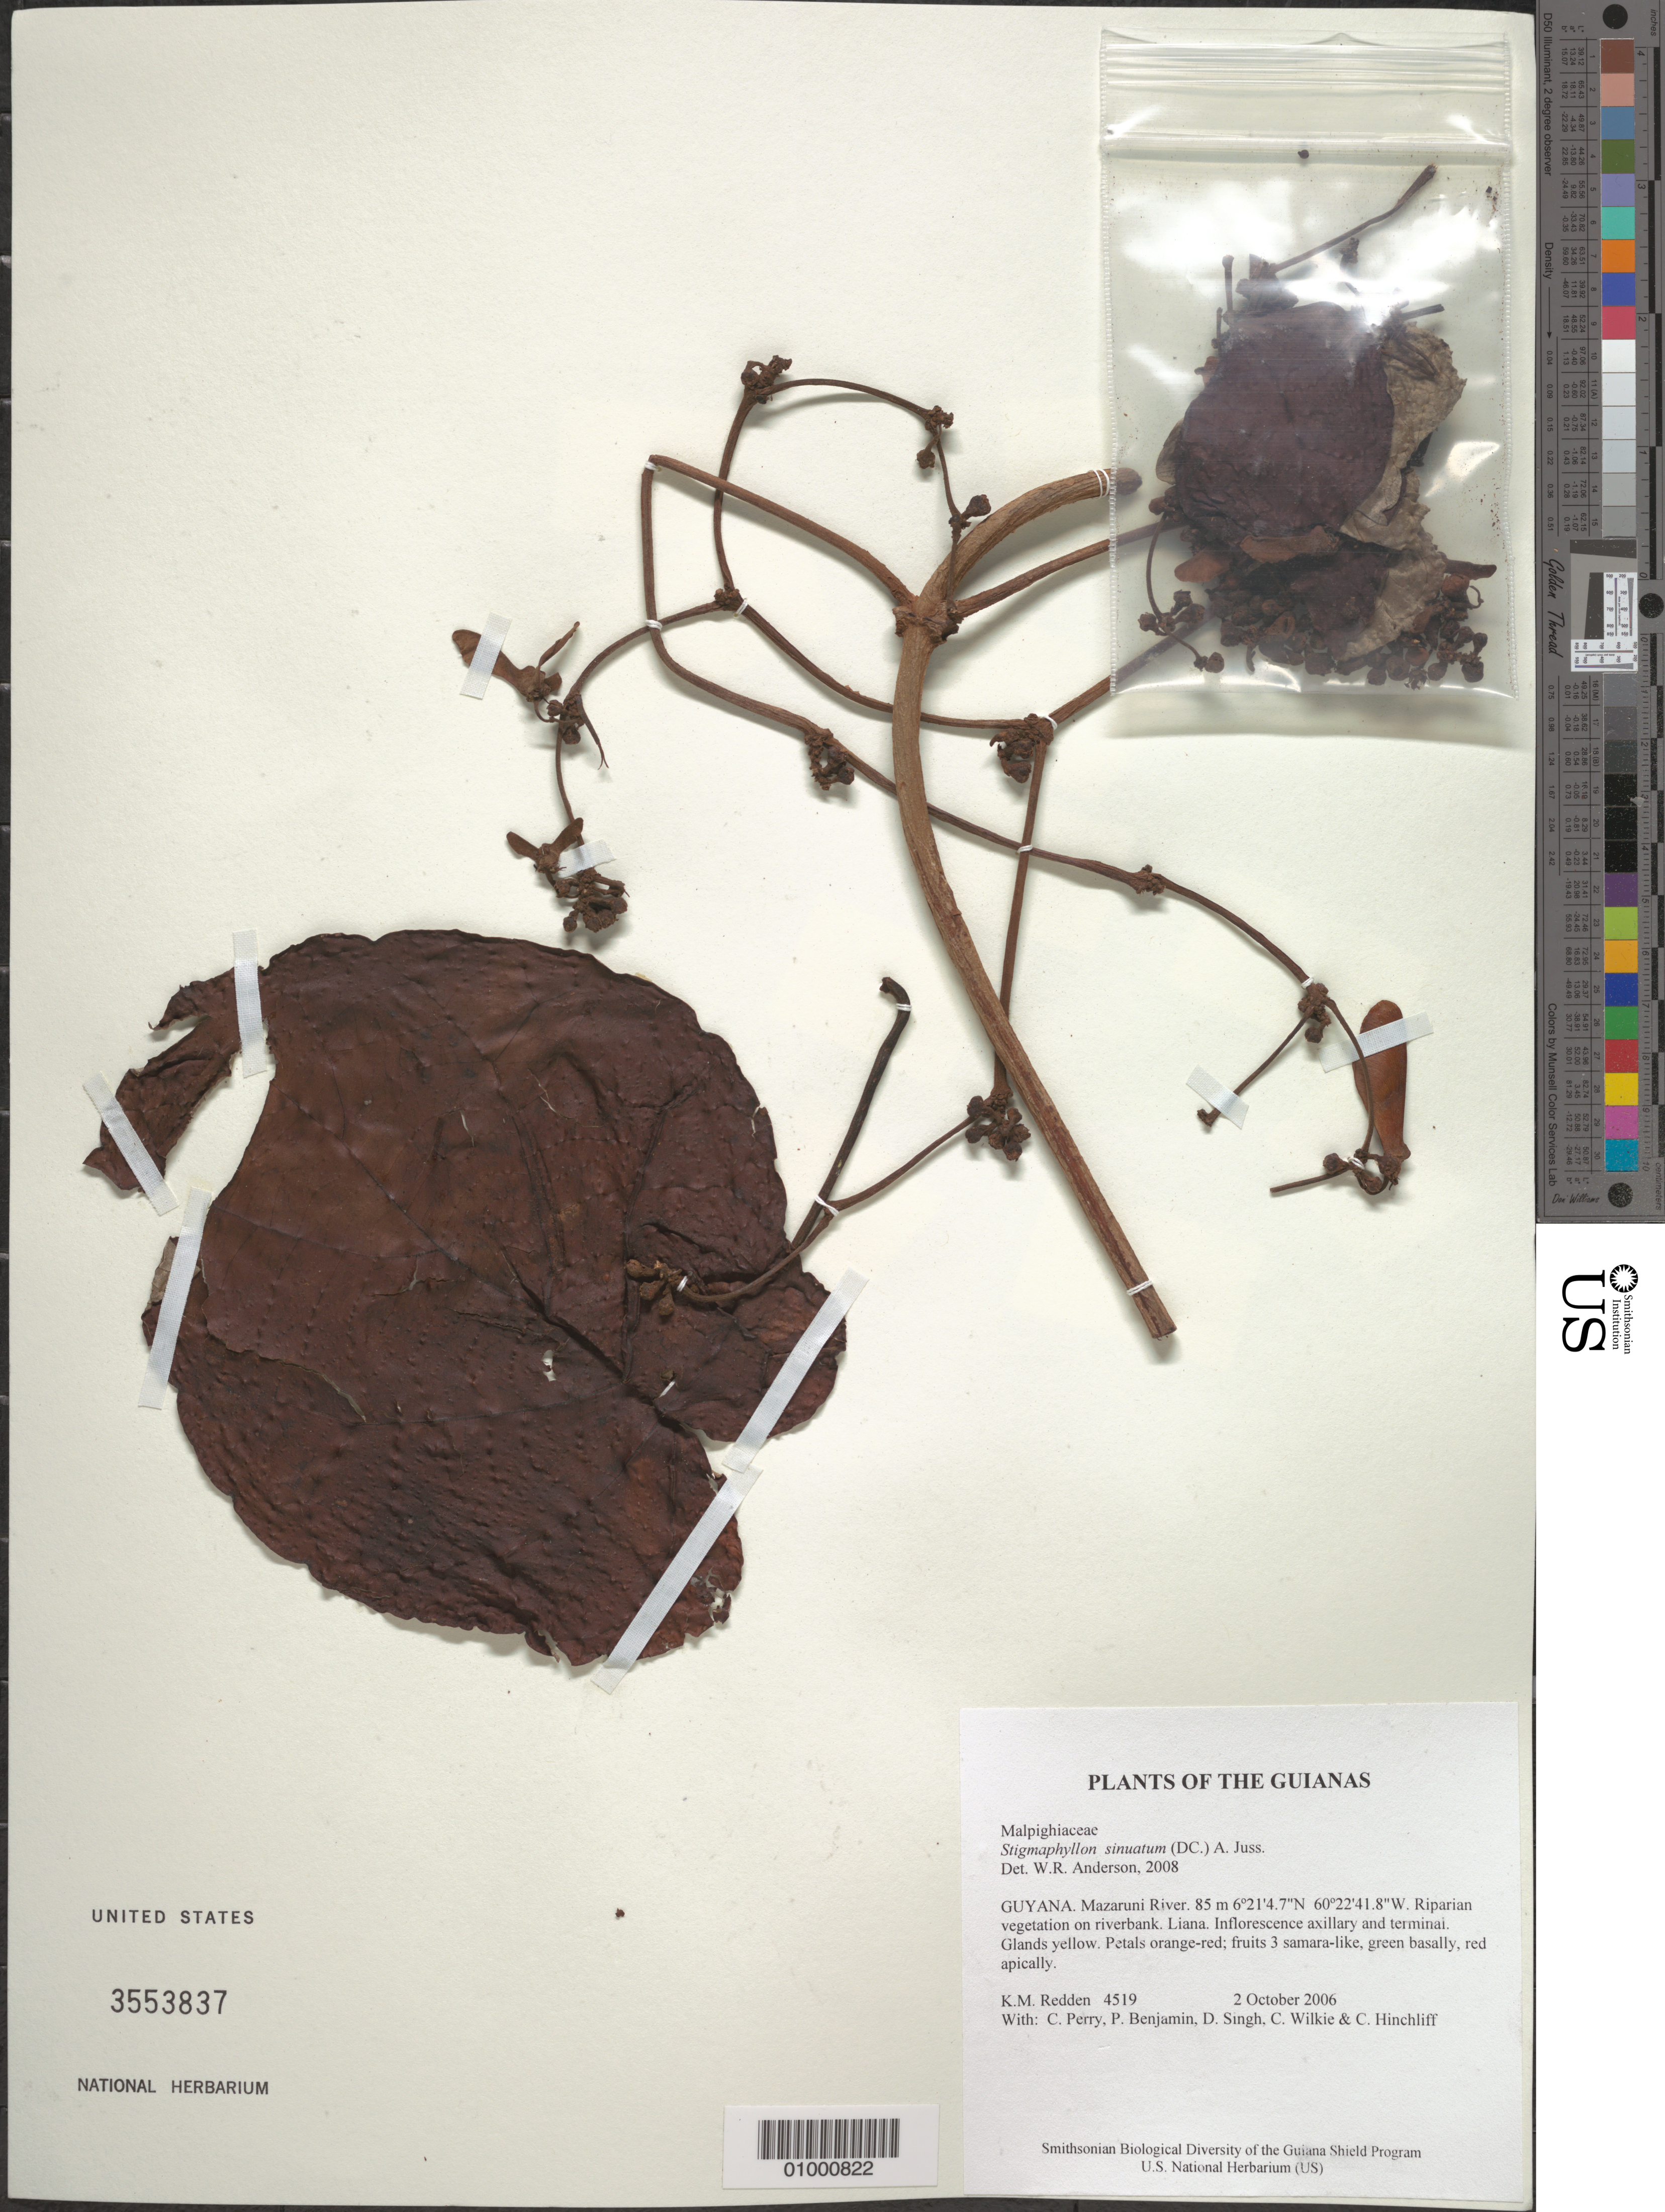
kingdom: Plantae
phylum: Tracheophyta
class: Magnoliopsida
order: Malpighiales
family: Malpighiaceae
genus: Stigmaphyllon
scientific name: Stigmaphyllon sinuatum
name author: (DC.) A. Juss.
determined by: Anderson, W. R., (MICH), University of Michigan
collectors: K. M. Redden, C. Perry, P. Benjamin, D. Singh, C. Wilkie & C. E. Hinchliff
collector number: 4519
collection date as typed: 2 October 2006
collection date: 2006-10-02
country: Guyana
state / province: Cuyuni-Mazaruni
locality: Mazaruni River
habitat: Riparian vegetation on riverbank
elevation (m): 85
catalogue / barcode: US 3553837